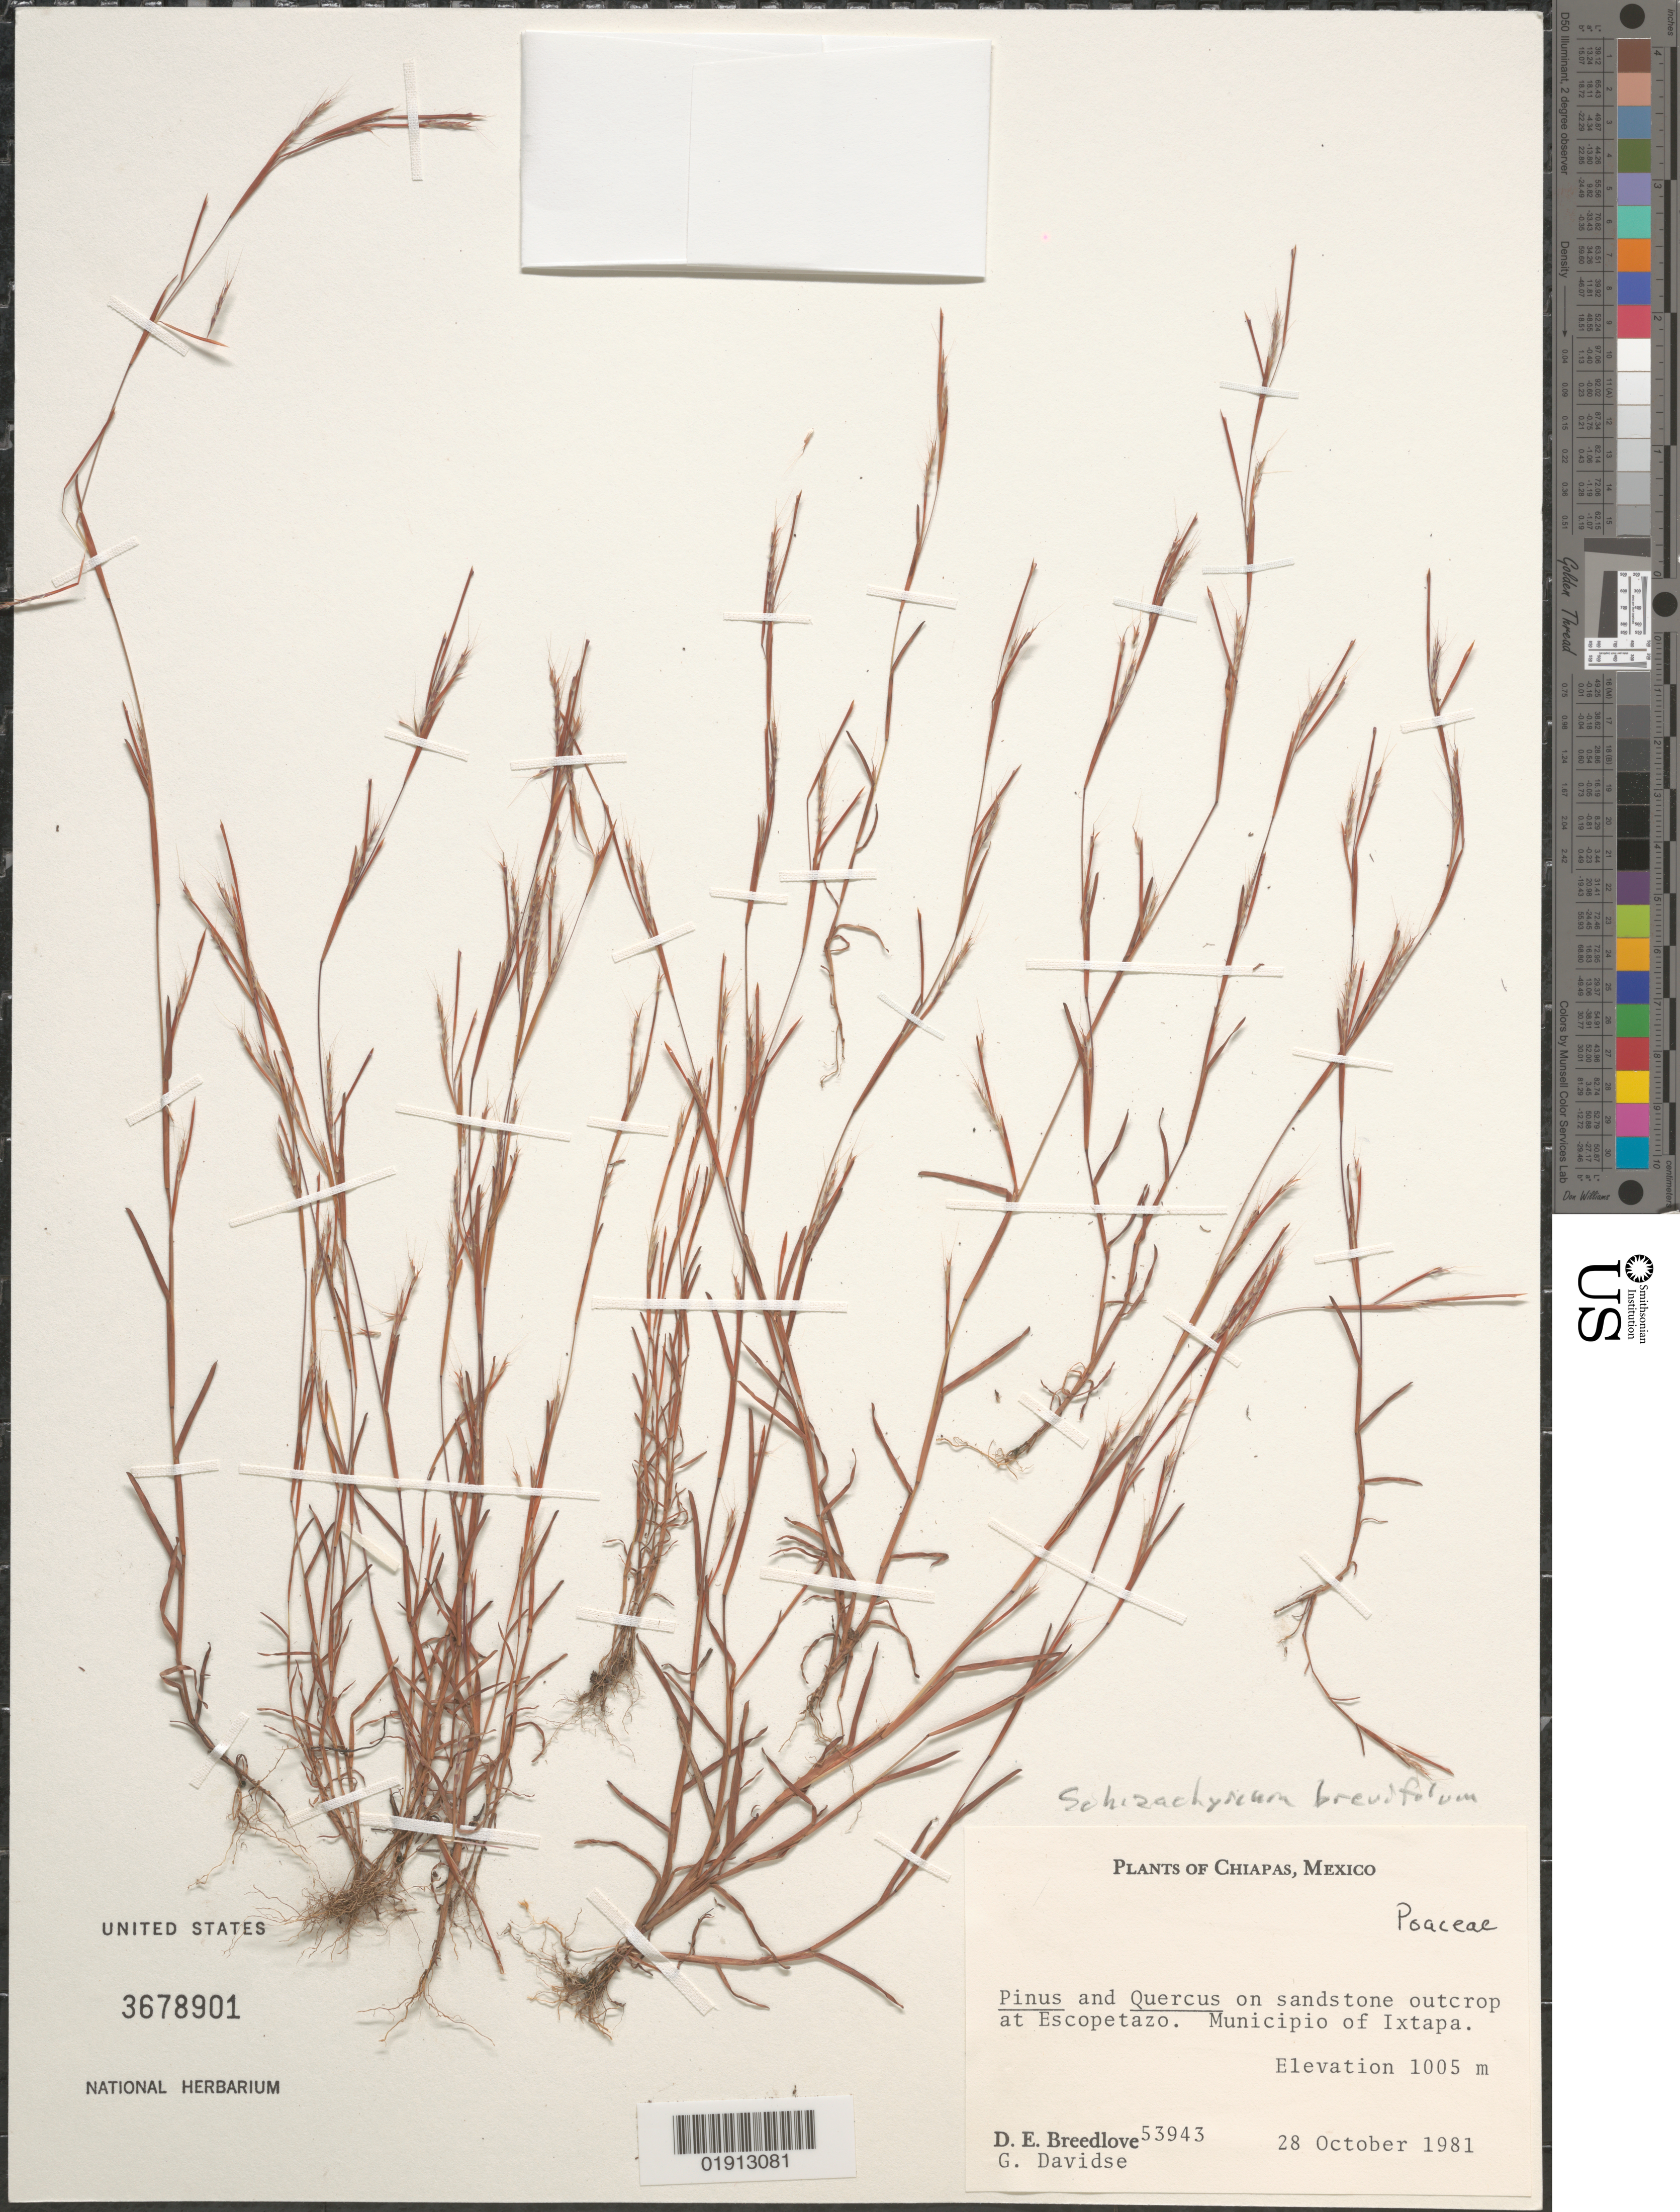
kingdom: Plantae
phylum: Tracheophyta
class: Liliopsida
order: Poales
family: Poaceae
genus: Schizachyrium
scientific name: Schizachyrium brevifolium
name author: (Sw.) Nees ex Büse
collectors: D. E. Breedlove & G. Davidse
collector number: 53943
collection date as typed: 28 October 1981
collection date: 1981-10-28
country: Mexico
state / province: Chiapas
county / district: Ixtapa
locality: On sandstone outcrop at Escopetazo.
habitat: On sandstone outcrop.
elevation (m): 1005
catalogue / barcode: US 3678901